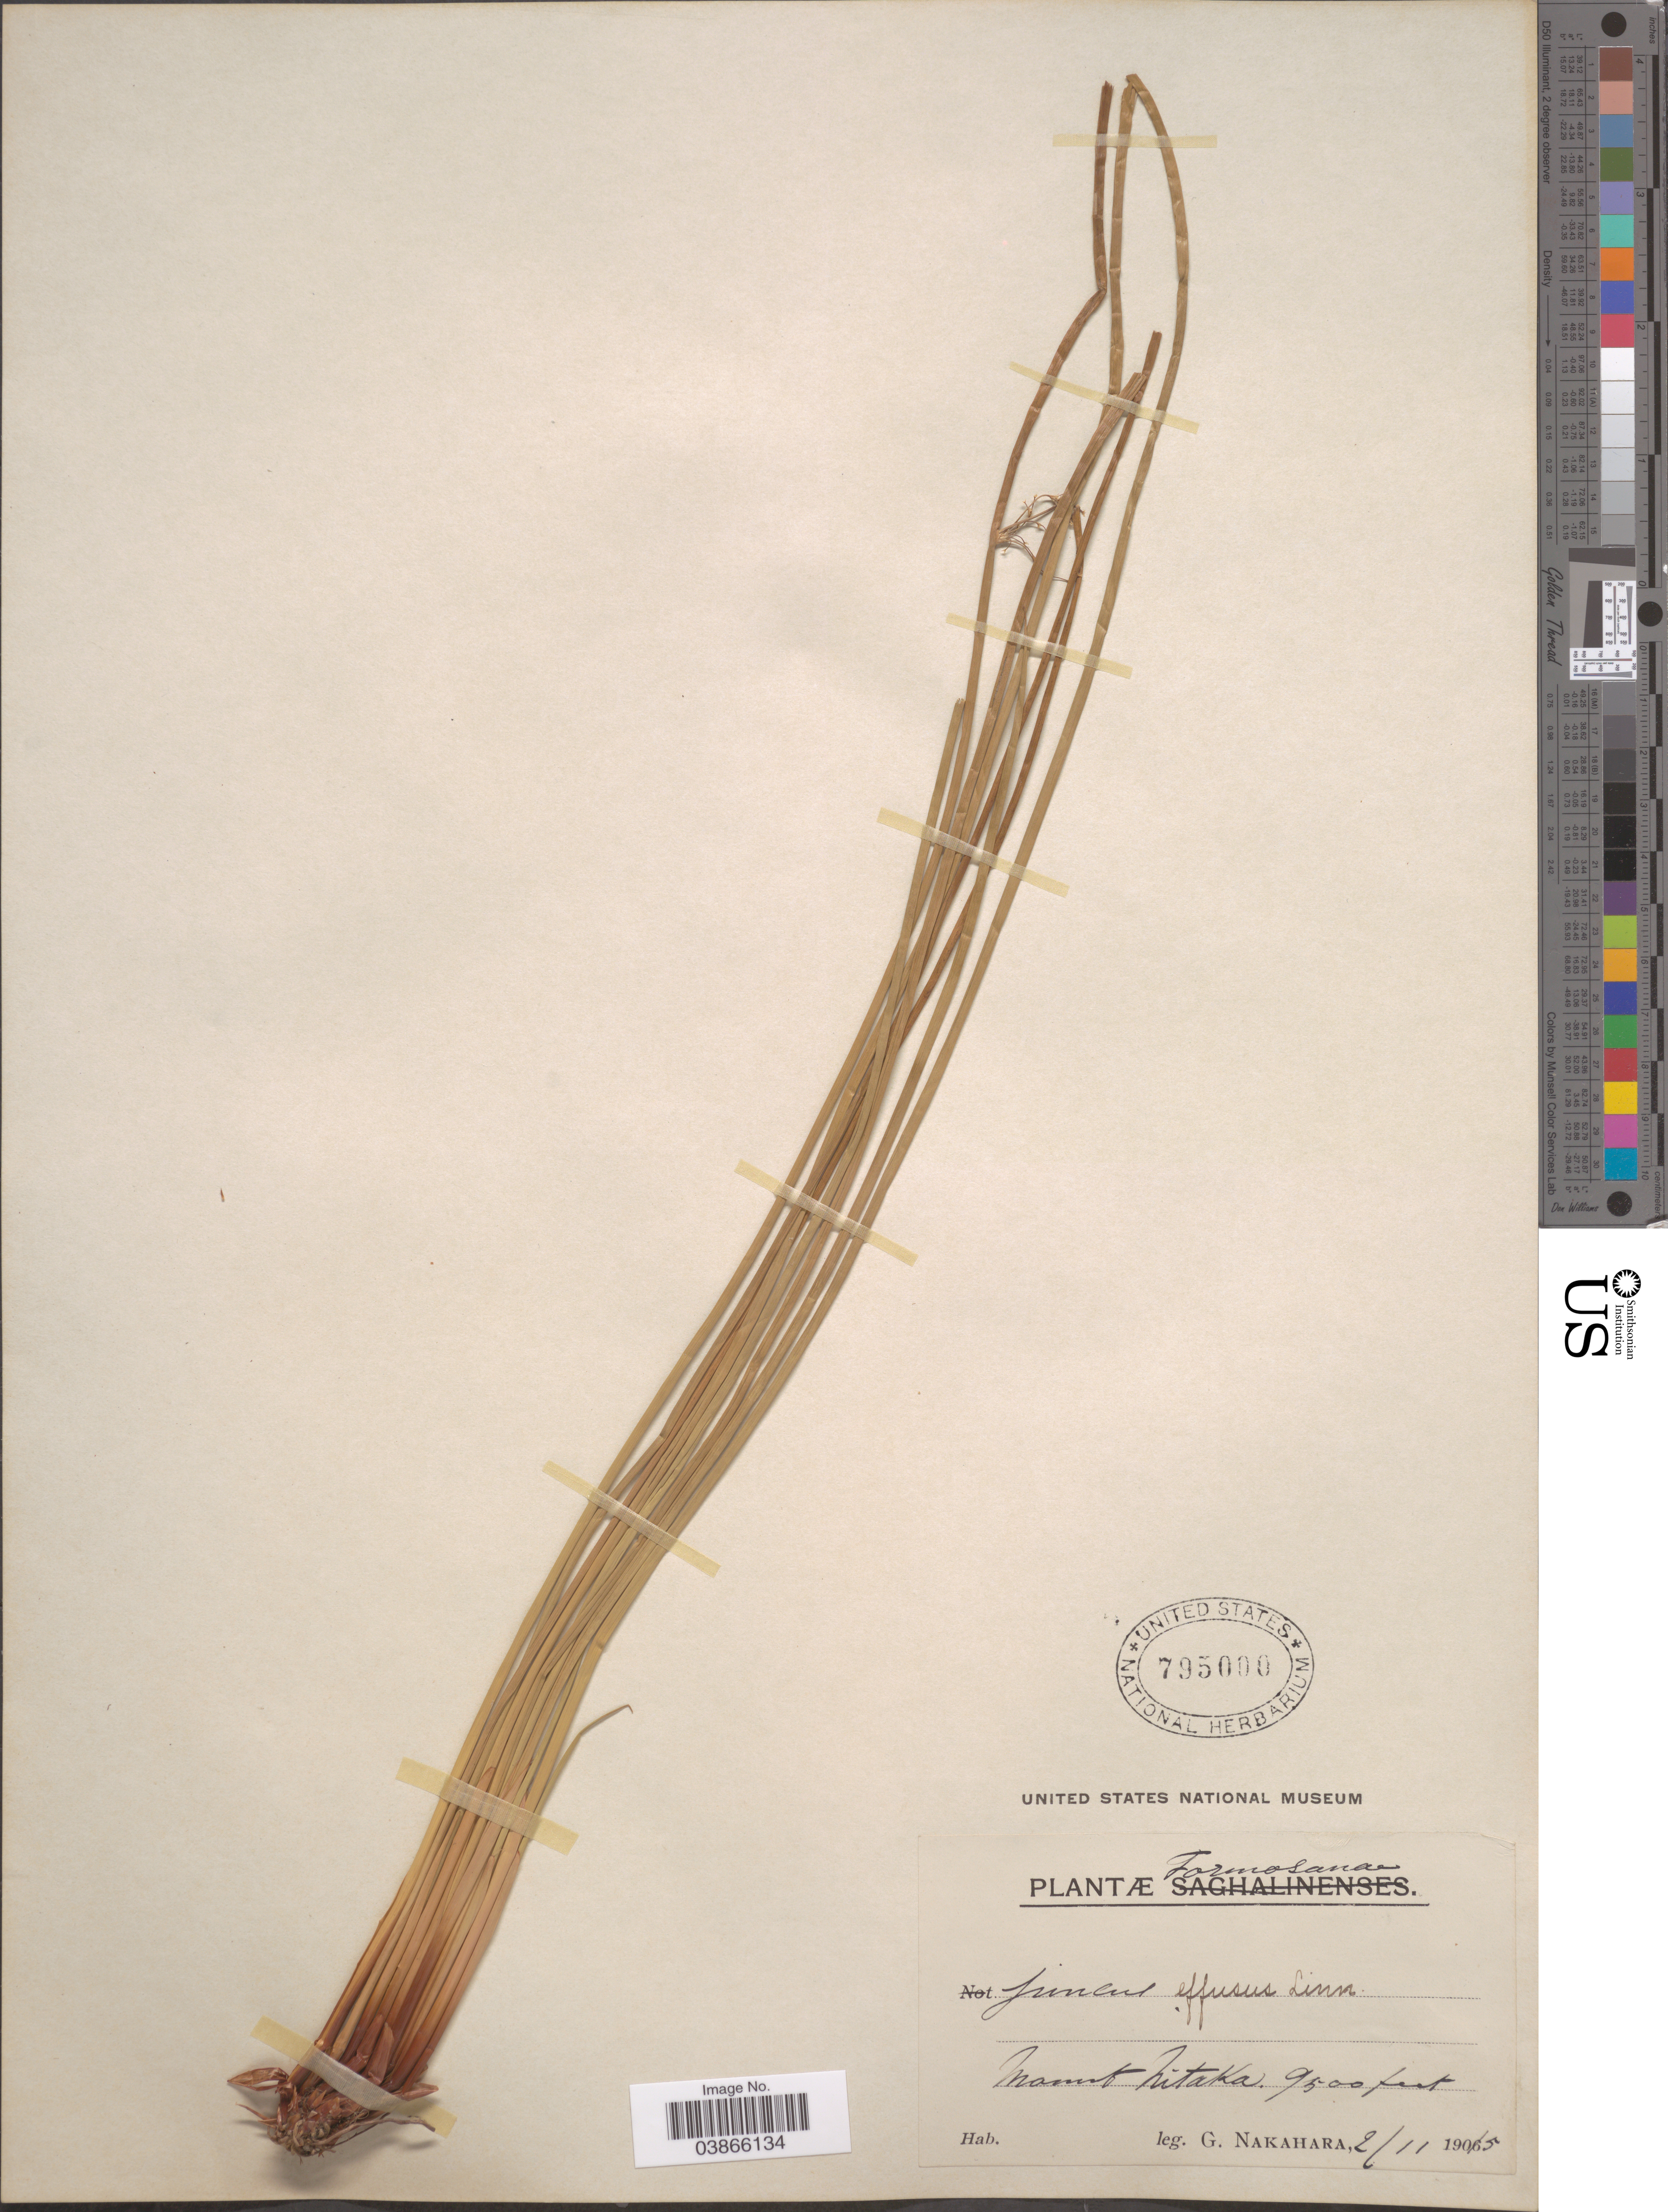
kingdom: Plantae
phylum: Tracheophyta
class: Liliopsida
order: Poales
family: Juncaceae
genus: Juncus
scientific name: Juncus effusus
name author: L.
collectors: G. Nakahara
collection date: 1915-11-02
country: Taiwan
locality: Formosana. Mount Nitaka.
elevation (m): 2896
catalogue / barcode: US 795000